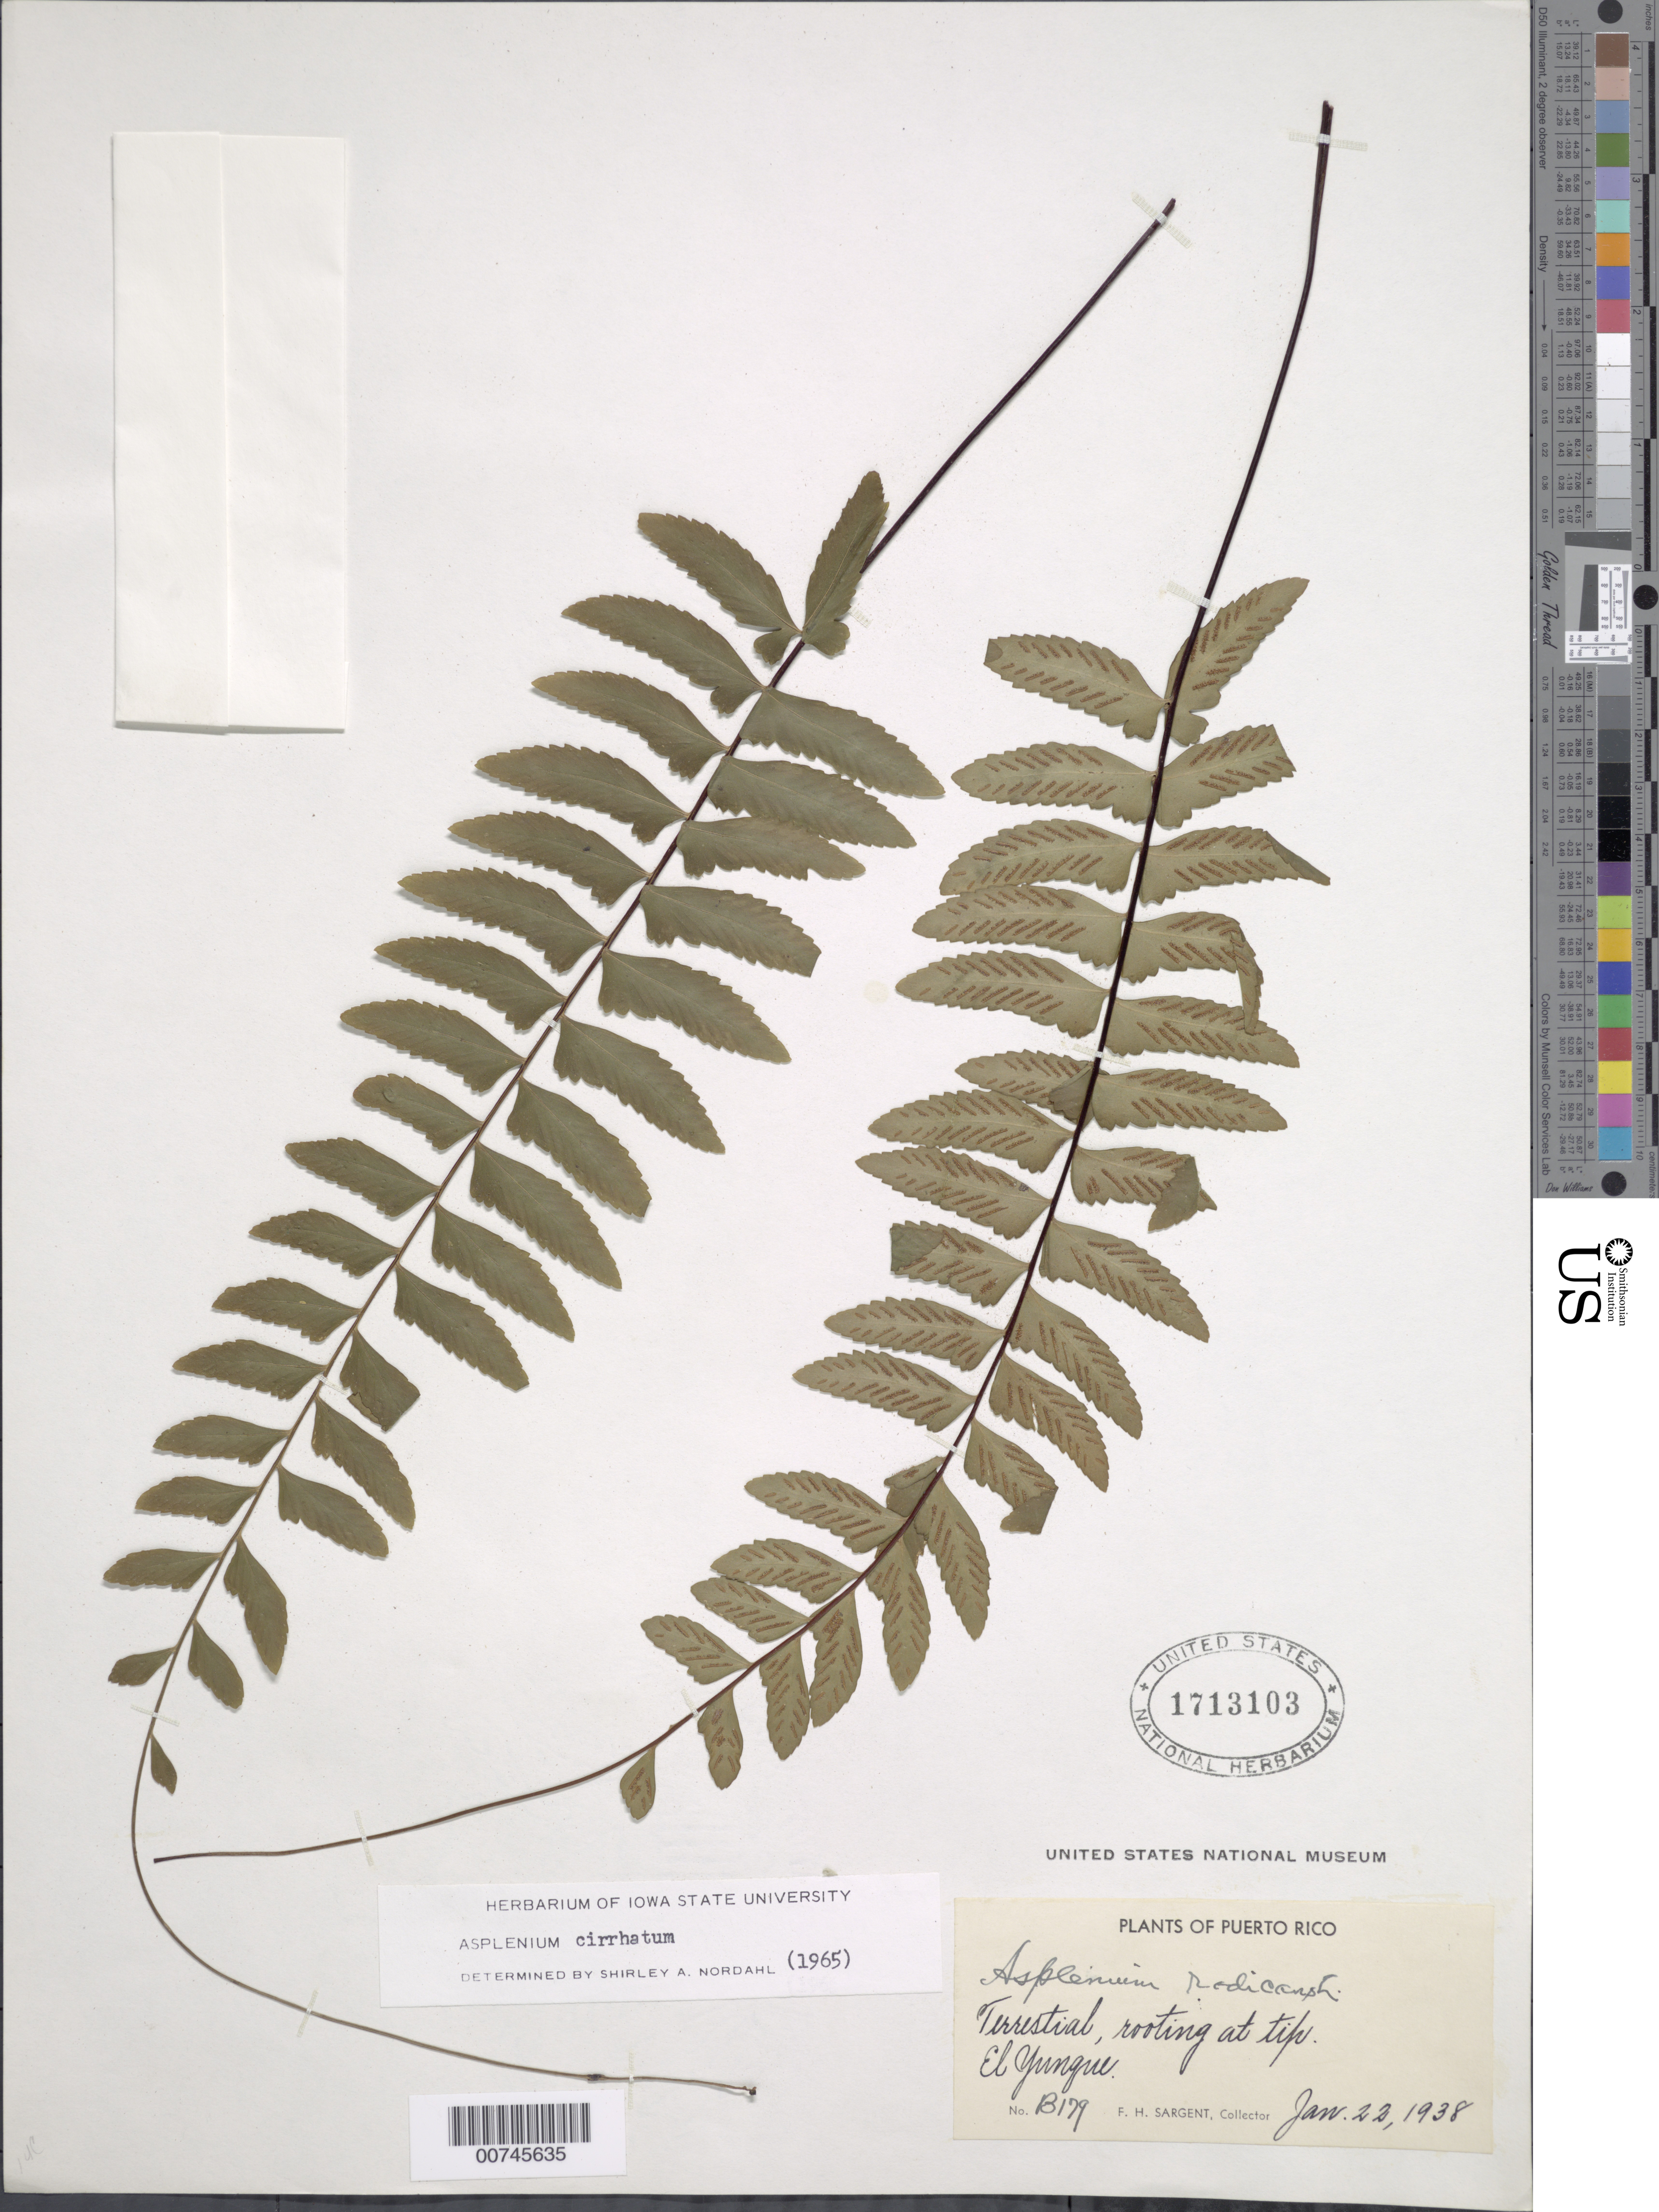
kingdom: Plantae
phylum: Tracheophyta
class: Polypodiopsida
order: Polypodiales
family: Aspleniaceae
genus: Asplenium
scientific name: Asplenium radicans var. cirrhatum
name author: (Rich. ex Willd.) Rosenst.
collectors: F. H. Sargent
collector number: B179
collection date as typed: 22 Jan 1938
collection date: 1938-01-22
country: Puerto Rico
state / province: Río Grande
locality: El Yunque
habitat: Rooting at tip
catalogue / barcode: US 1713103